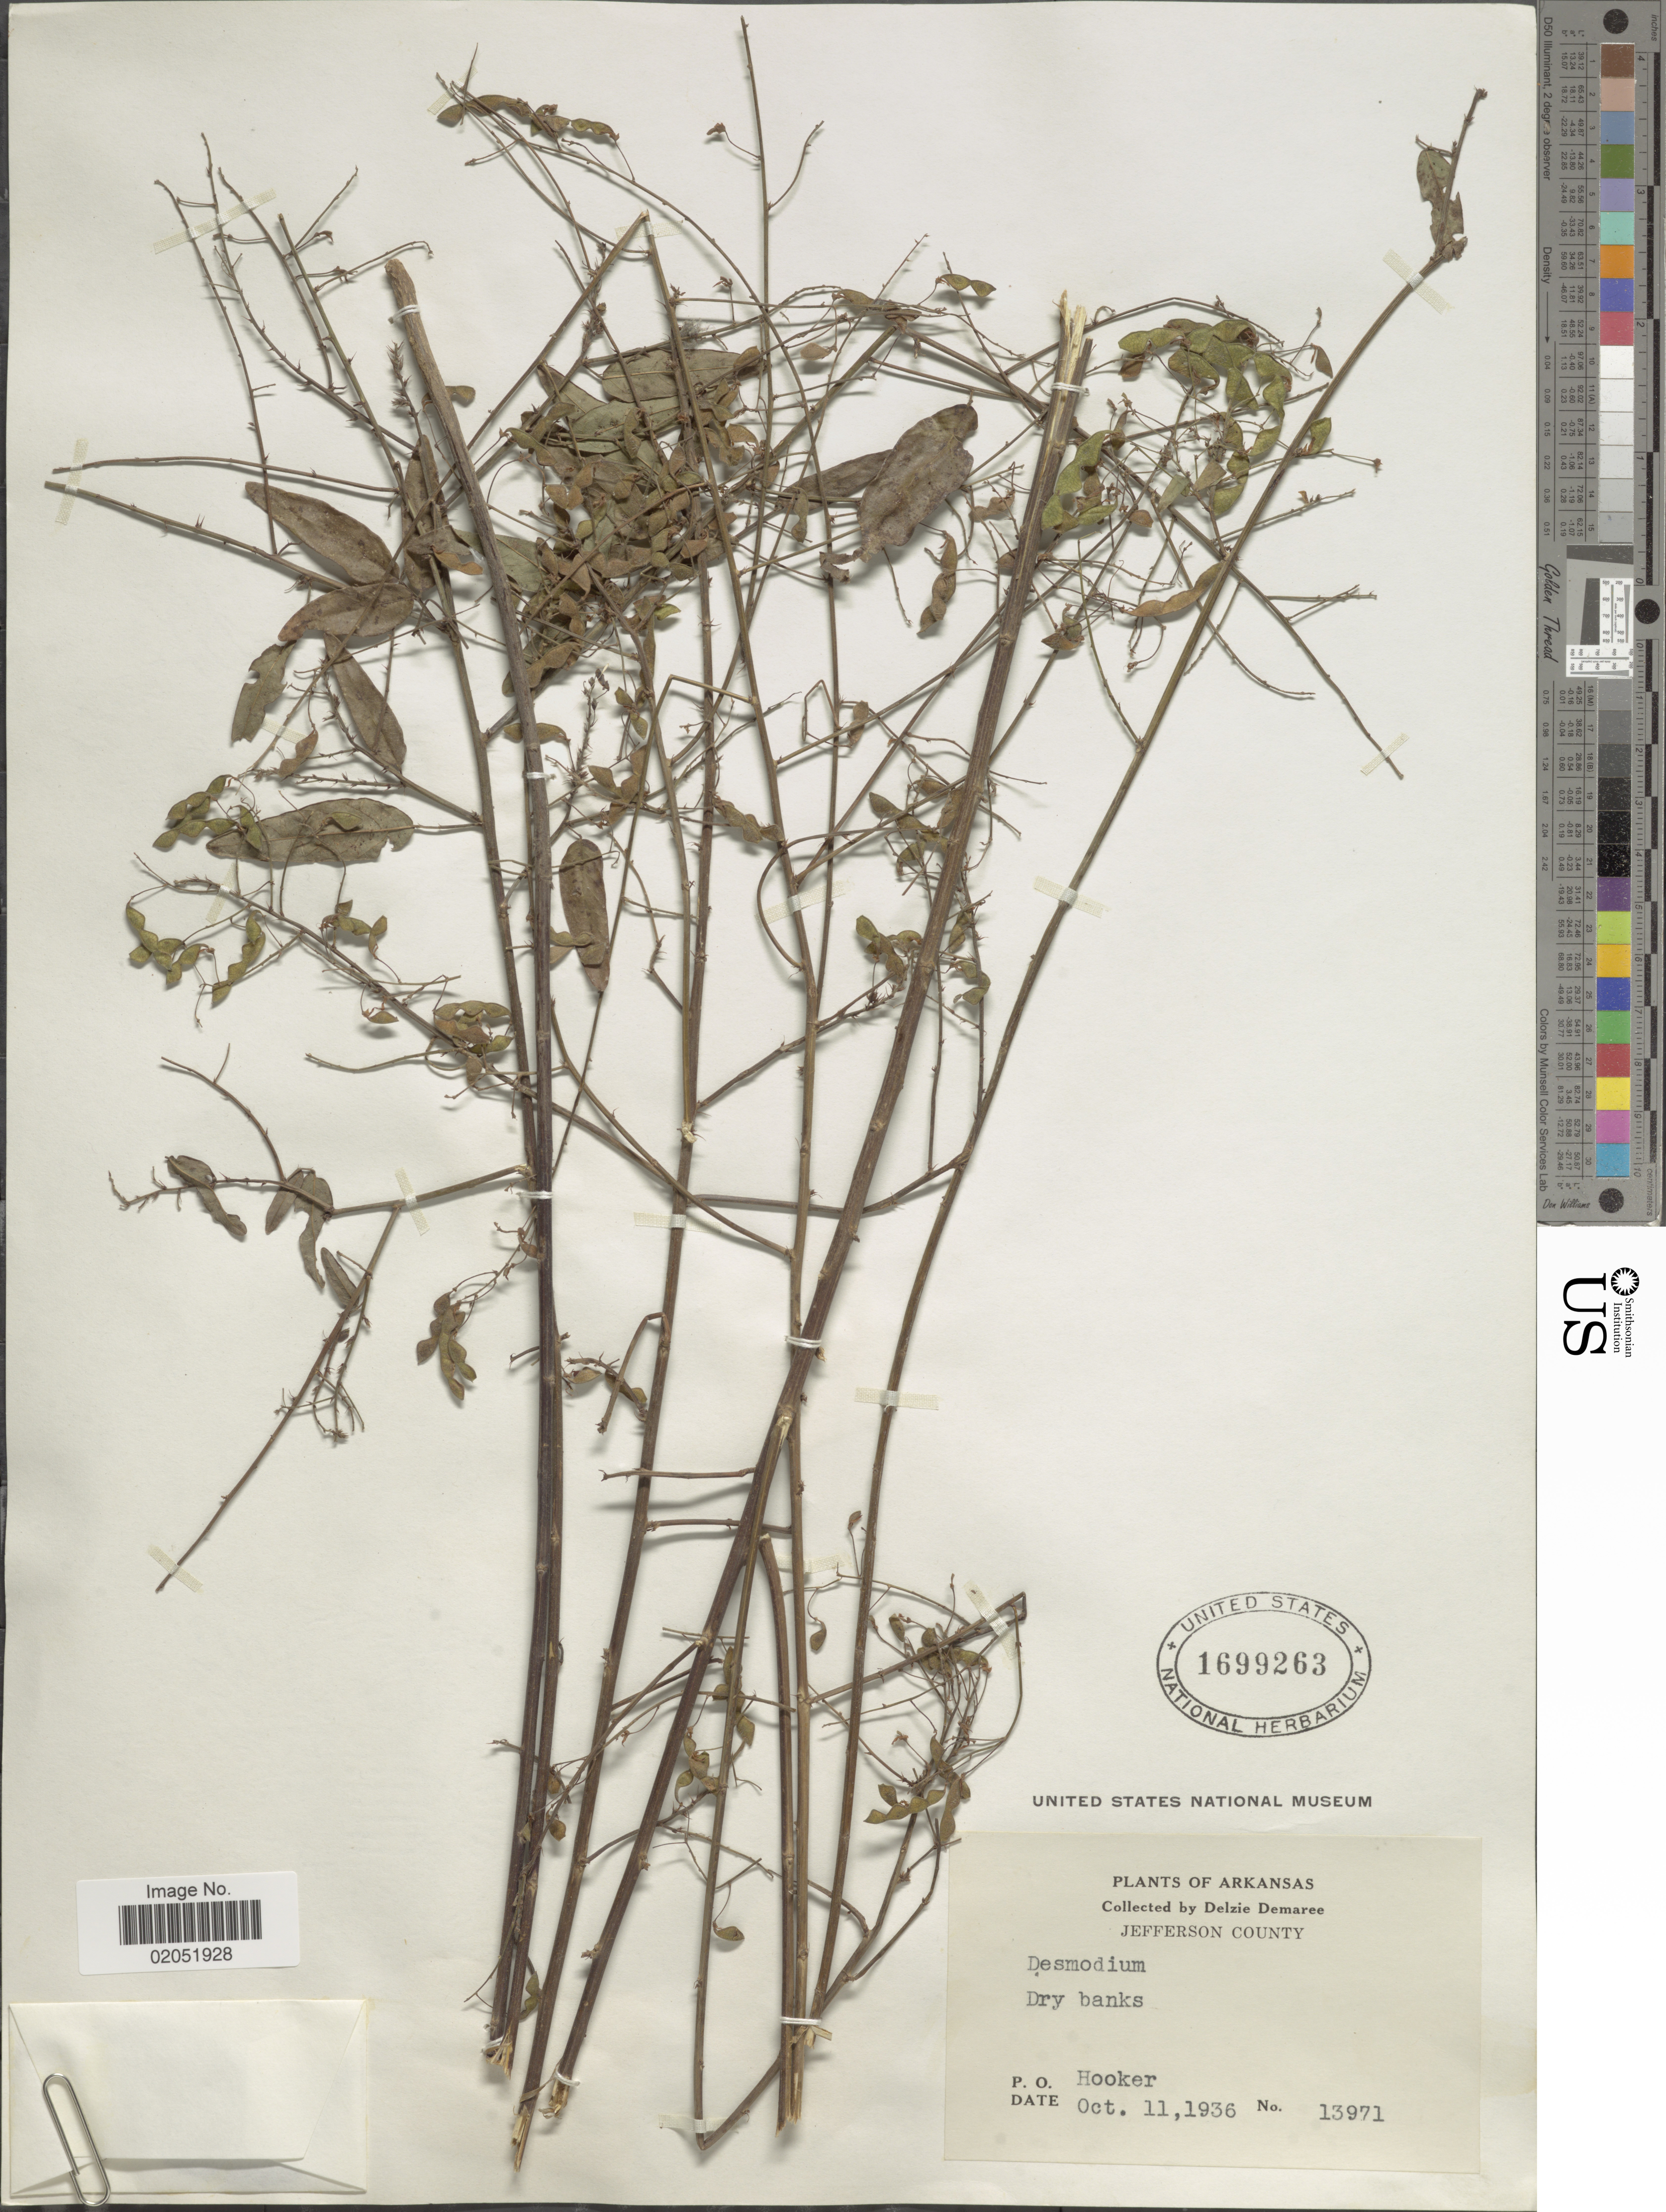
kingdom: Plantae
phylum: Tracheophyta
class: Magnoliopsida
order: Fabales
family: Fabaceae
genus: Desmodium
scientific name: Desmodium sp.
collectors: D. Demaree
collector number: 13971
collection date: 1936-10-11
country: United States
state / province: Arkansas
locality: Jefferson County, Dry banks, Hooker.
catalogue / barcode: US 1699263